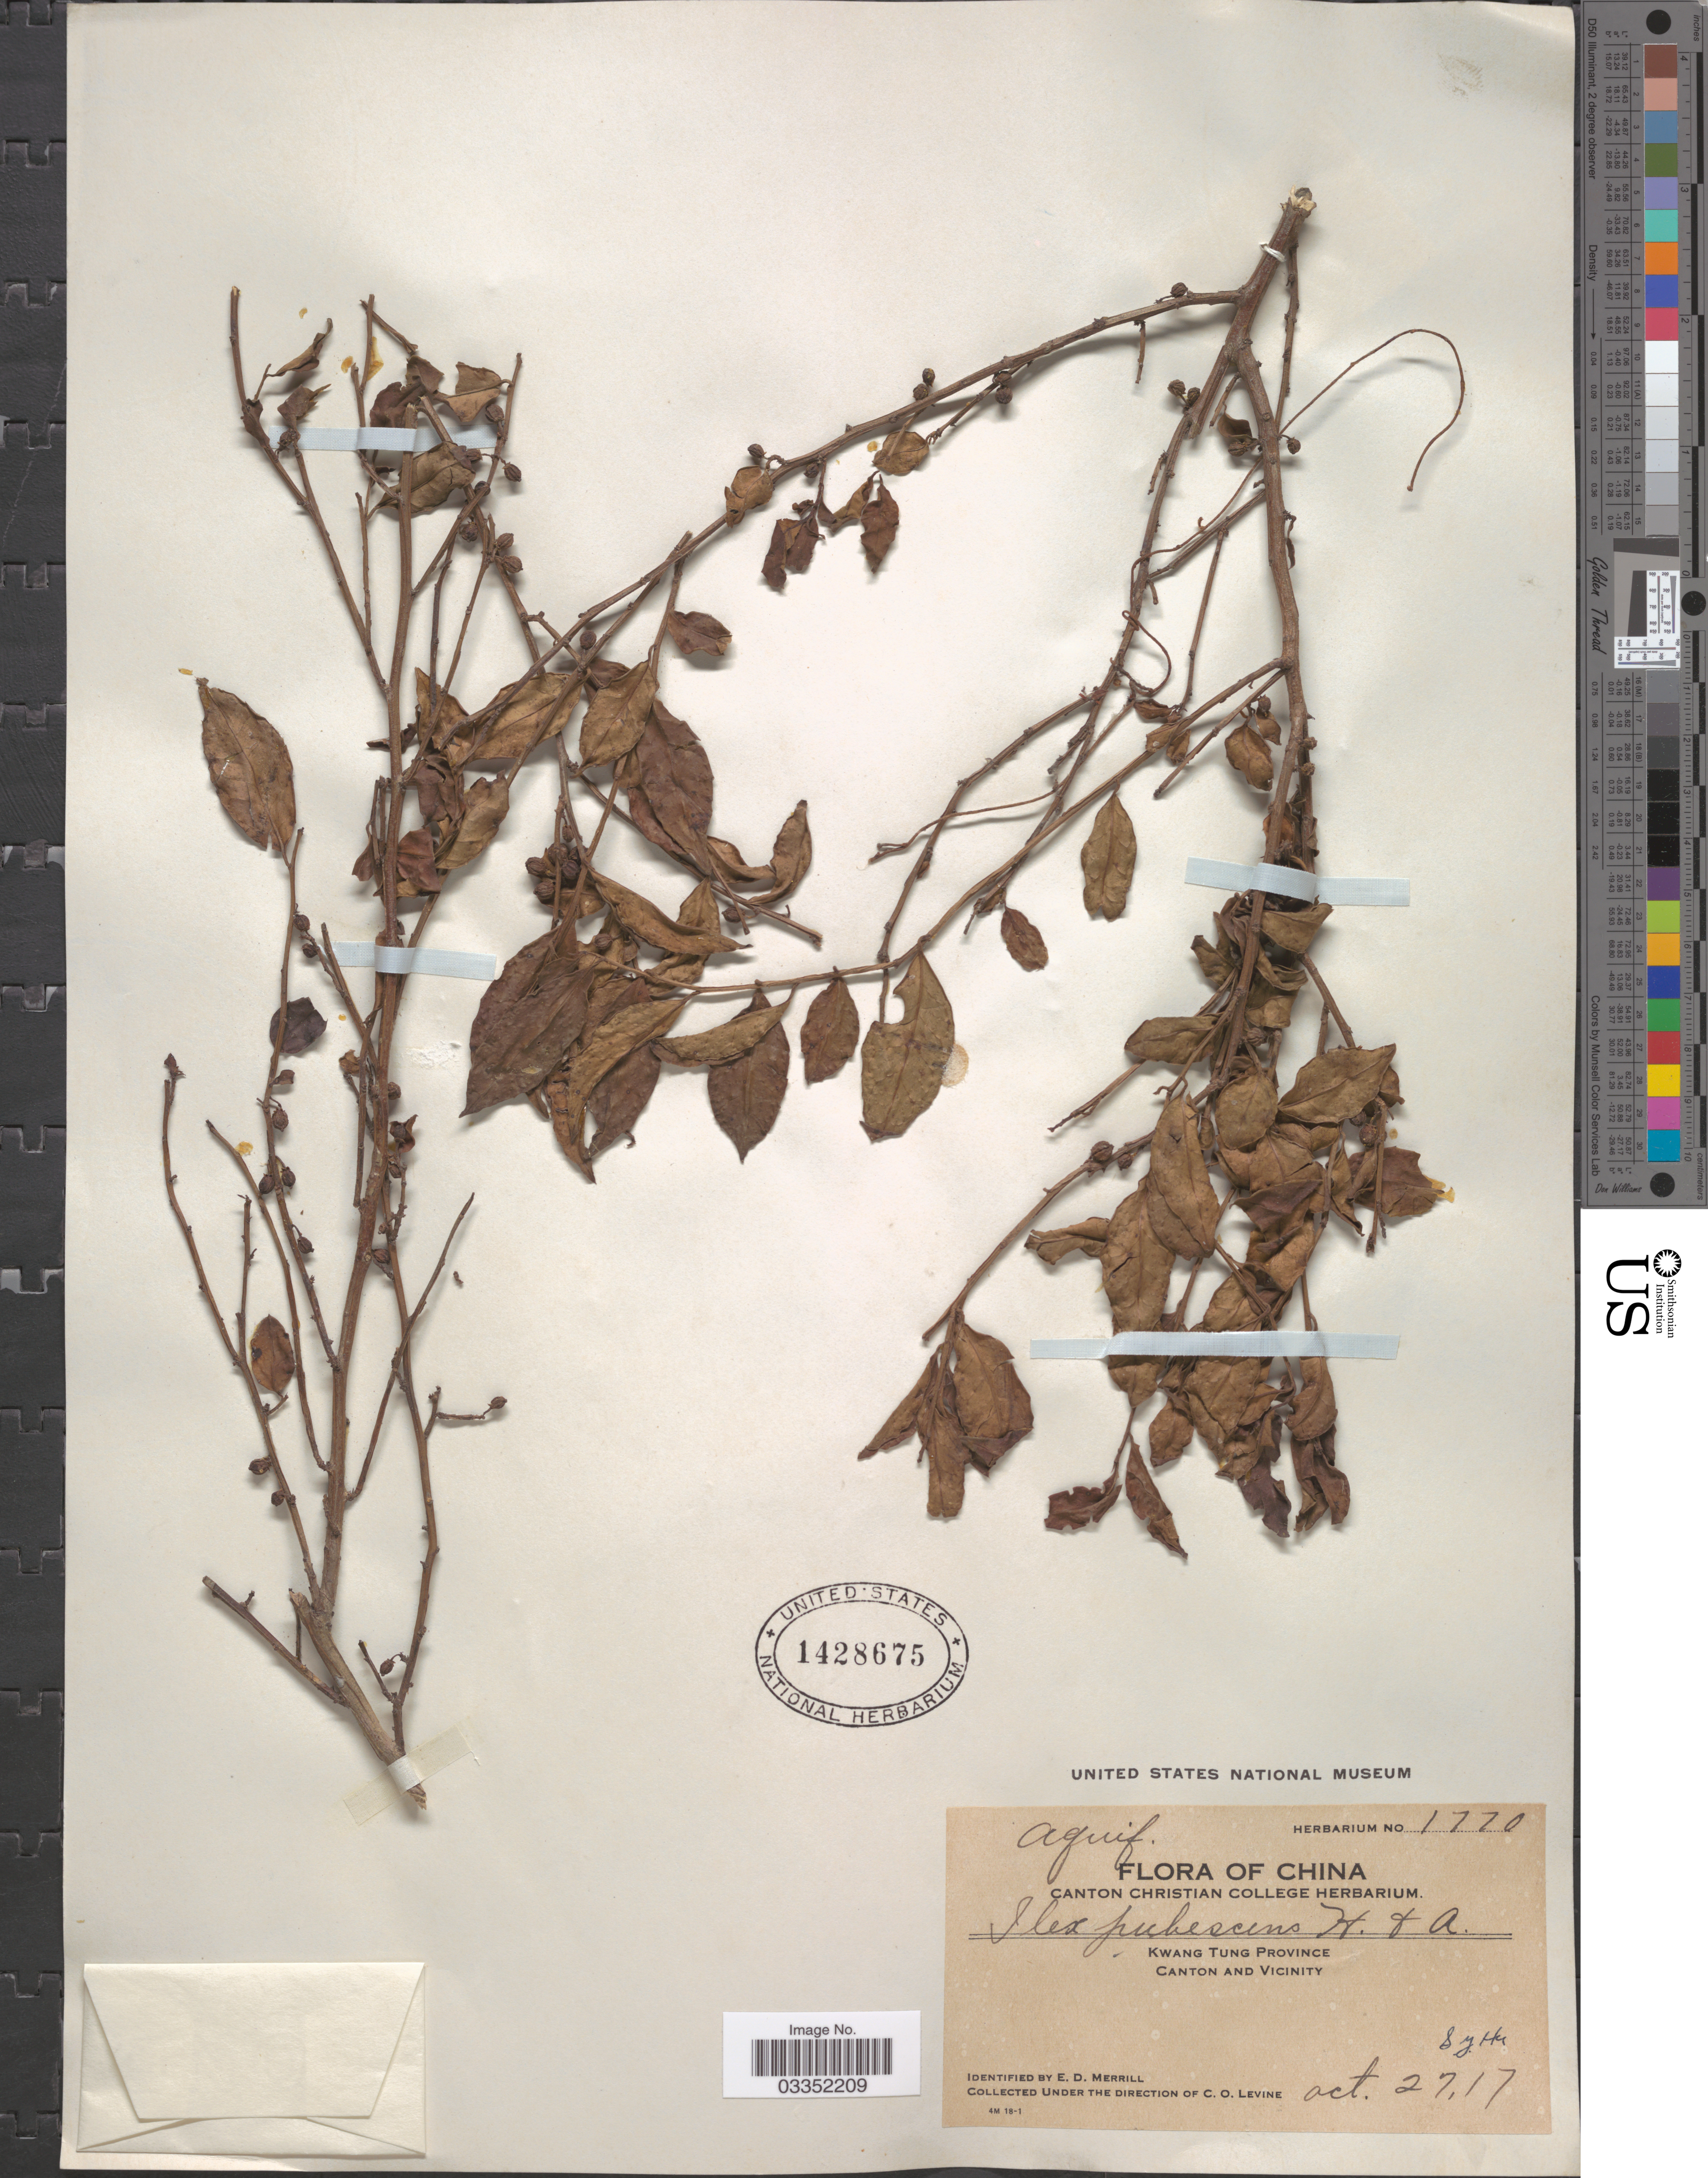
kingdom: Plantae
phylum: Tracheophyta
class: Magnoliopsida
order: Aquifoliales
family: Aquifoliaceae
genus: Ilex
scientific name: Ilex pubescens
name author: Hook. & Arn.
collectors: C. O. Levine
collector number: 1770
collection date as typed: Transcribed d/m/y: 27/10/17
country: China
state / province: Guangdong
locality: Kwang Tung Province, Canton and Vicinity.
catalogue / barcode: US 1428675